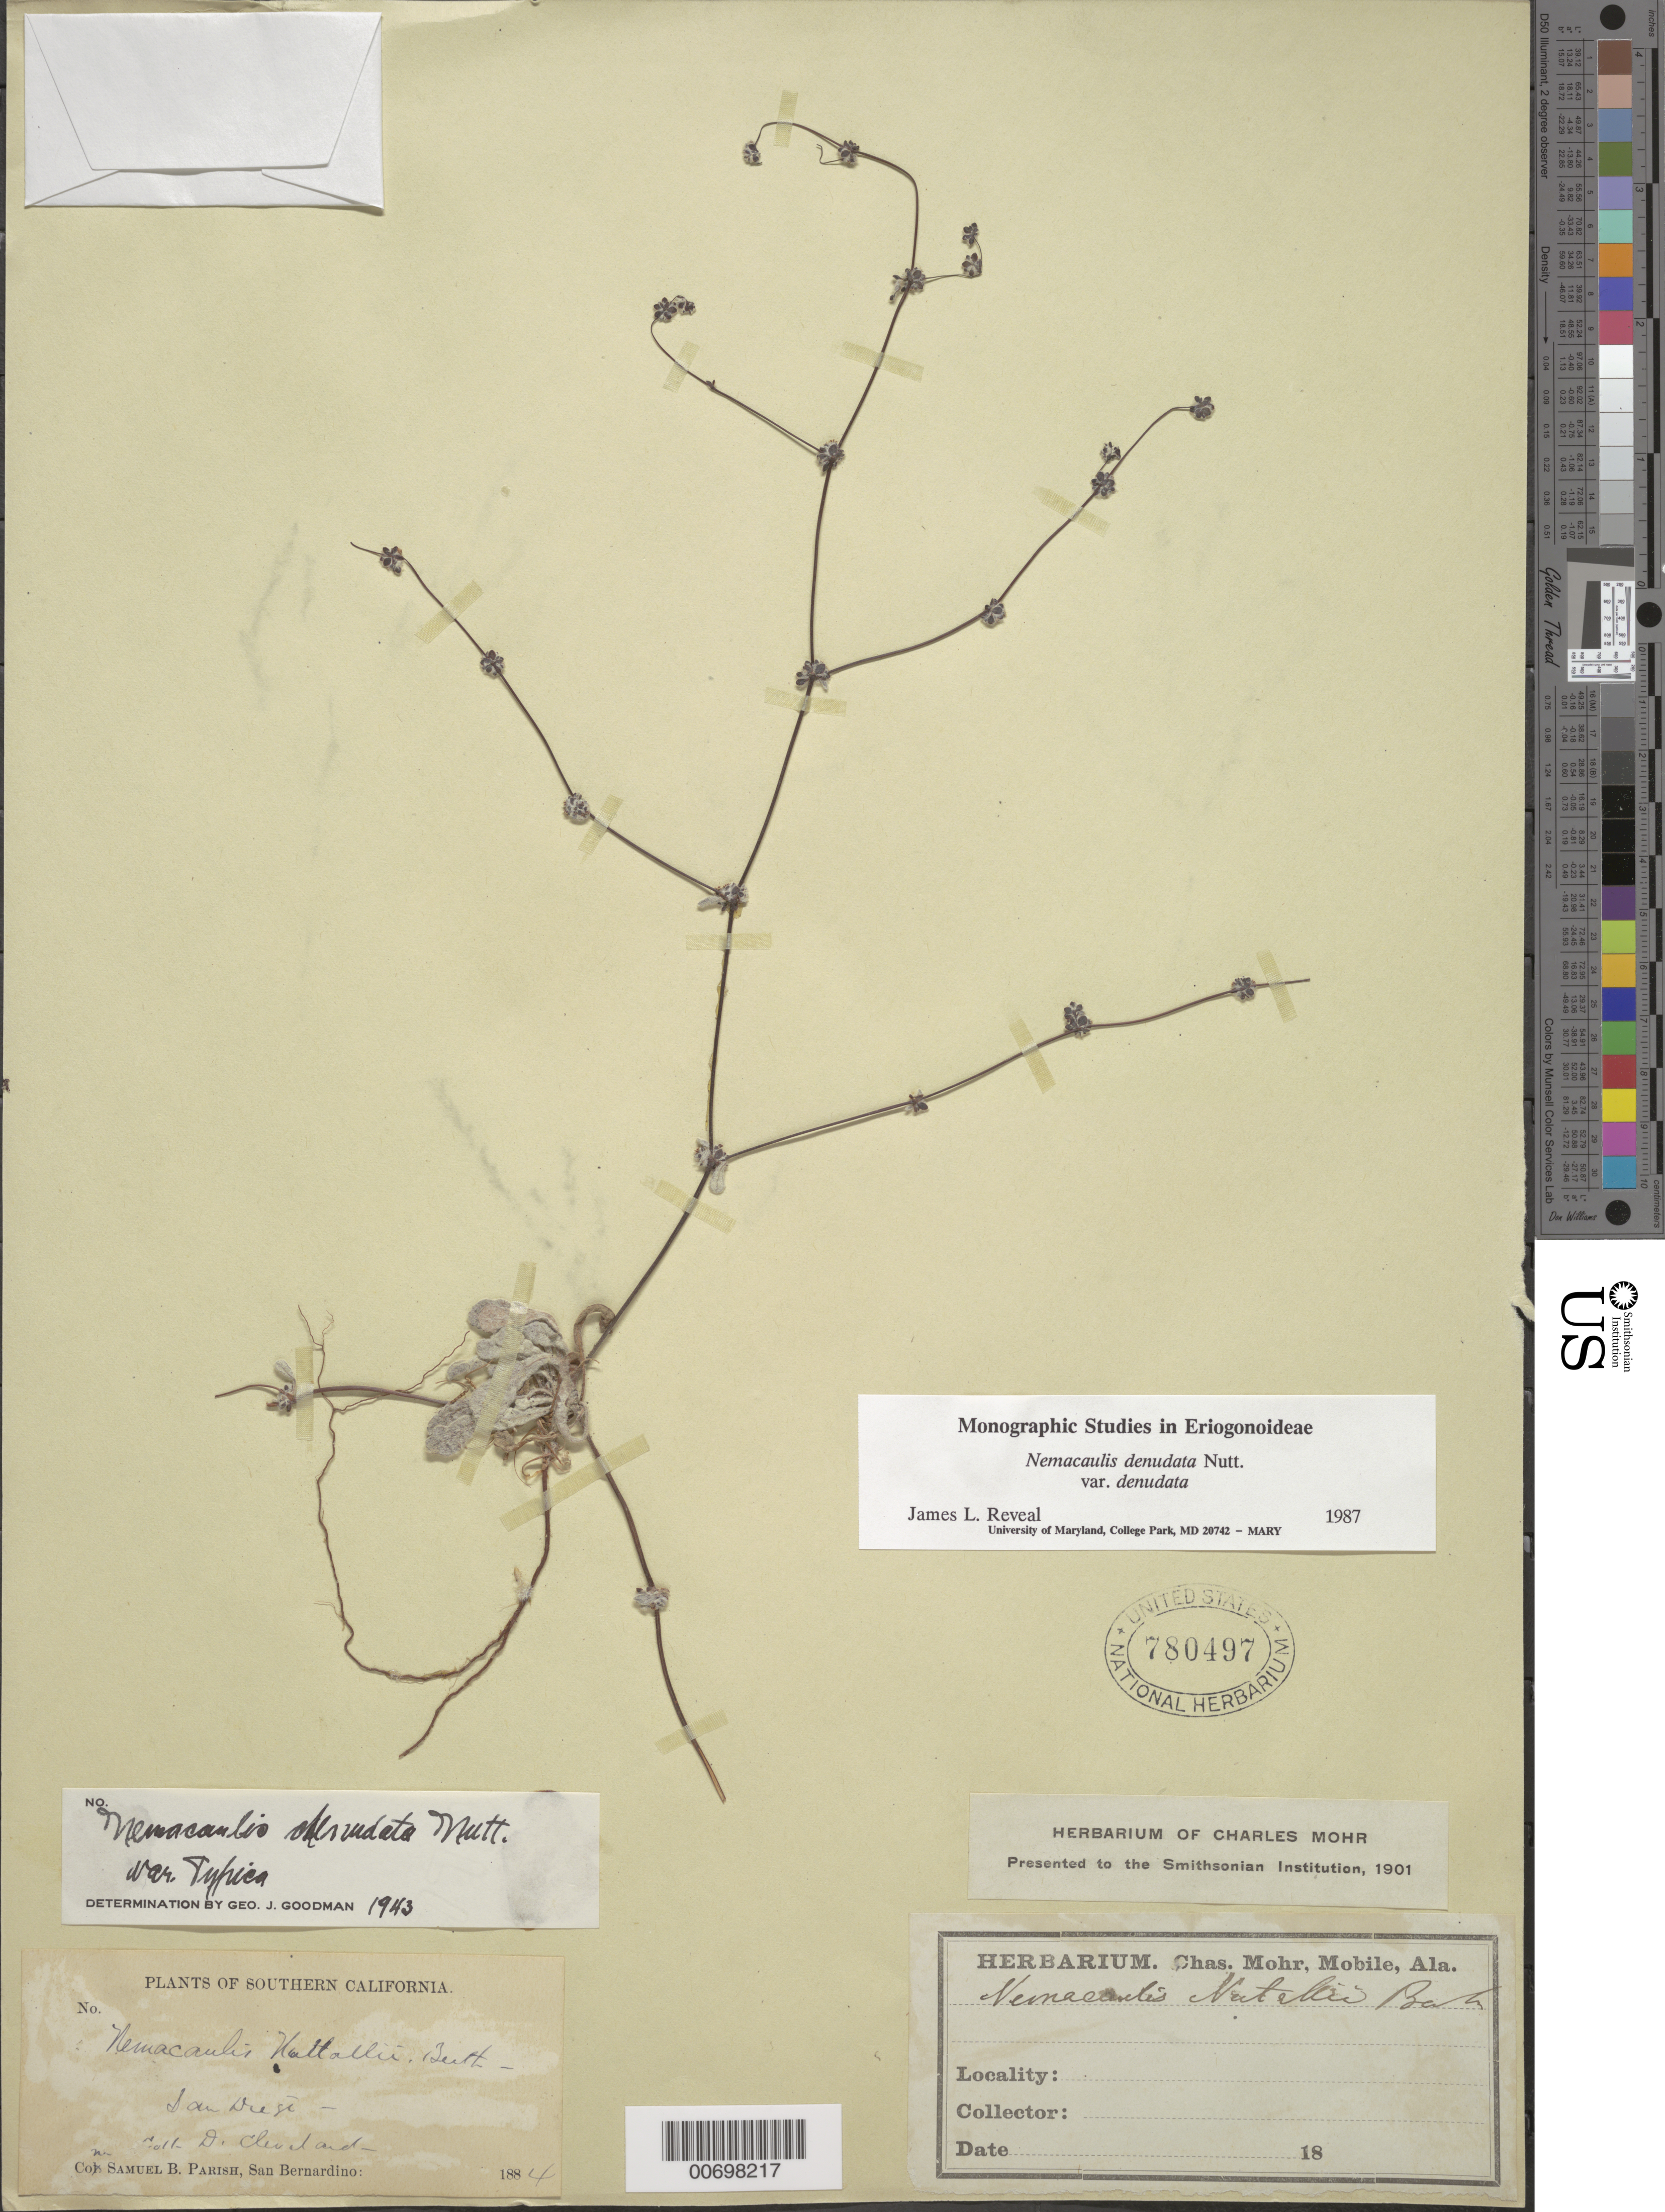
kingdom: Plantae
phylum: Tracheophyta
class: Magnoliopsida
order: Caryophyllales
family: Polygonaceae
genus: Nemacaulis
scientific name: Nemacaulis denudata var. denudata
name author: Nutt.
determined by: Reveal, J. L.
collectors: D. Cleveland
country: United States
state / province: California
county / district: San Deigo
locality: San Diego.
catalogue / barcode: US 780497